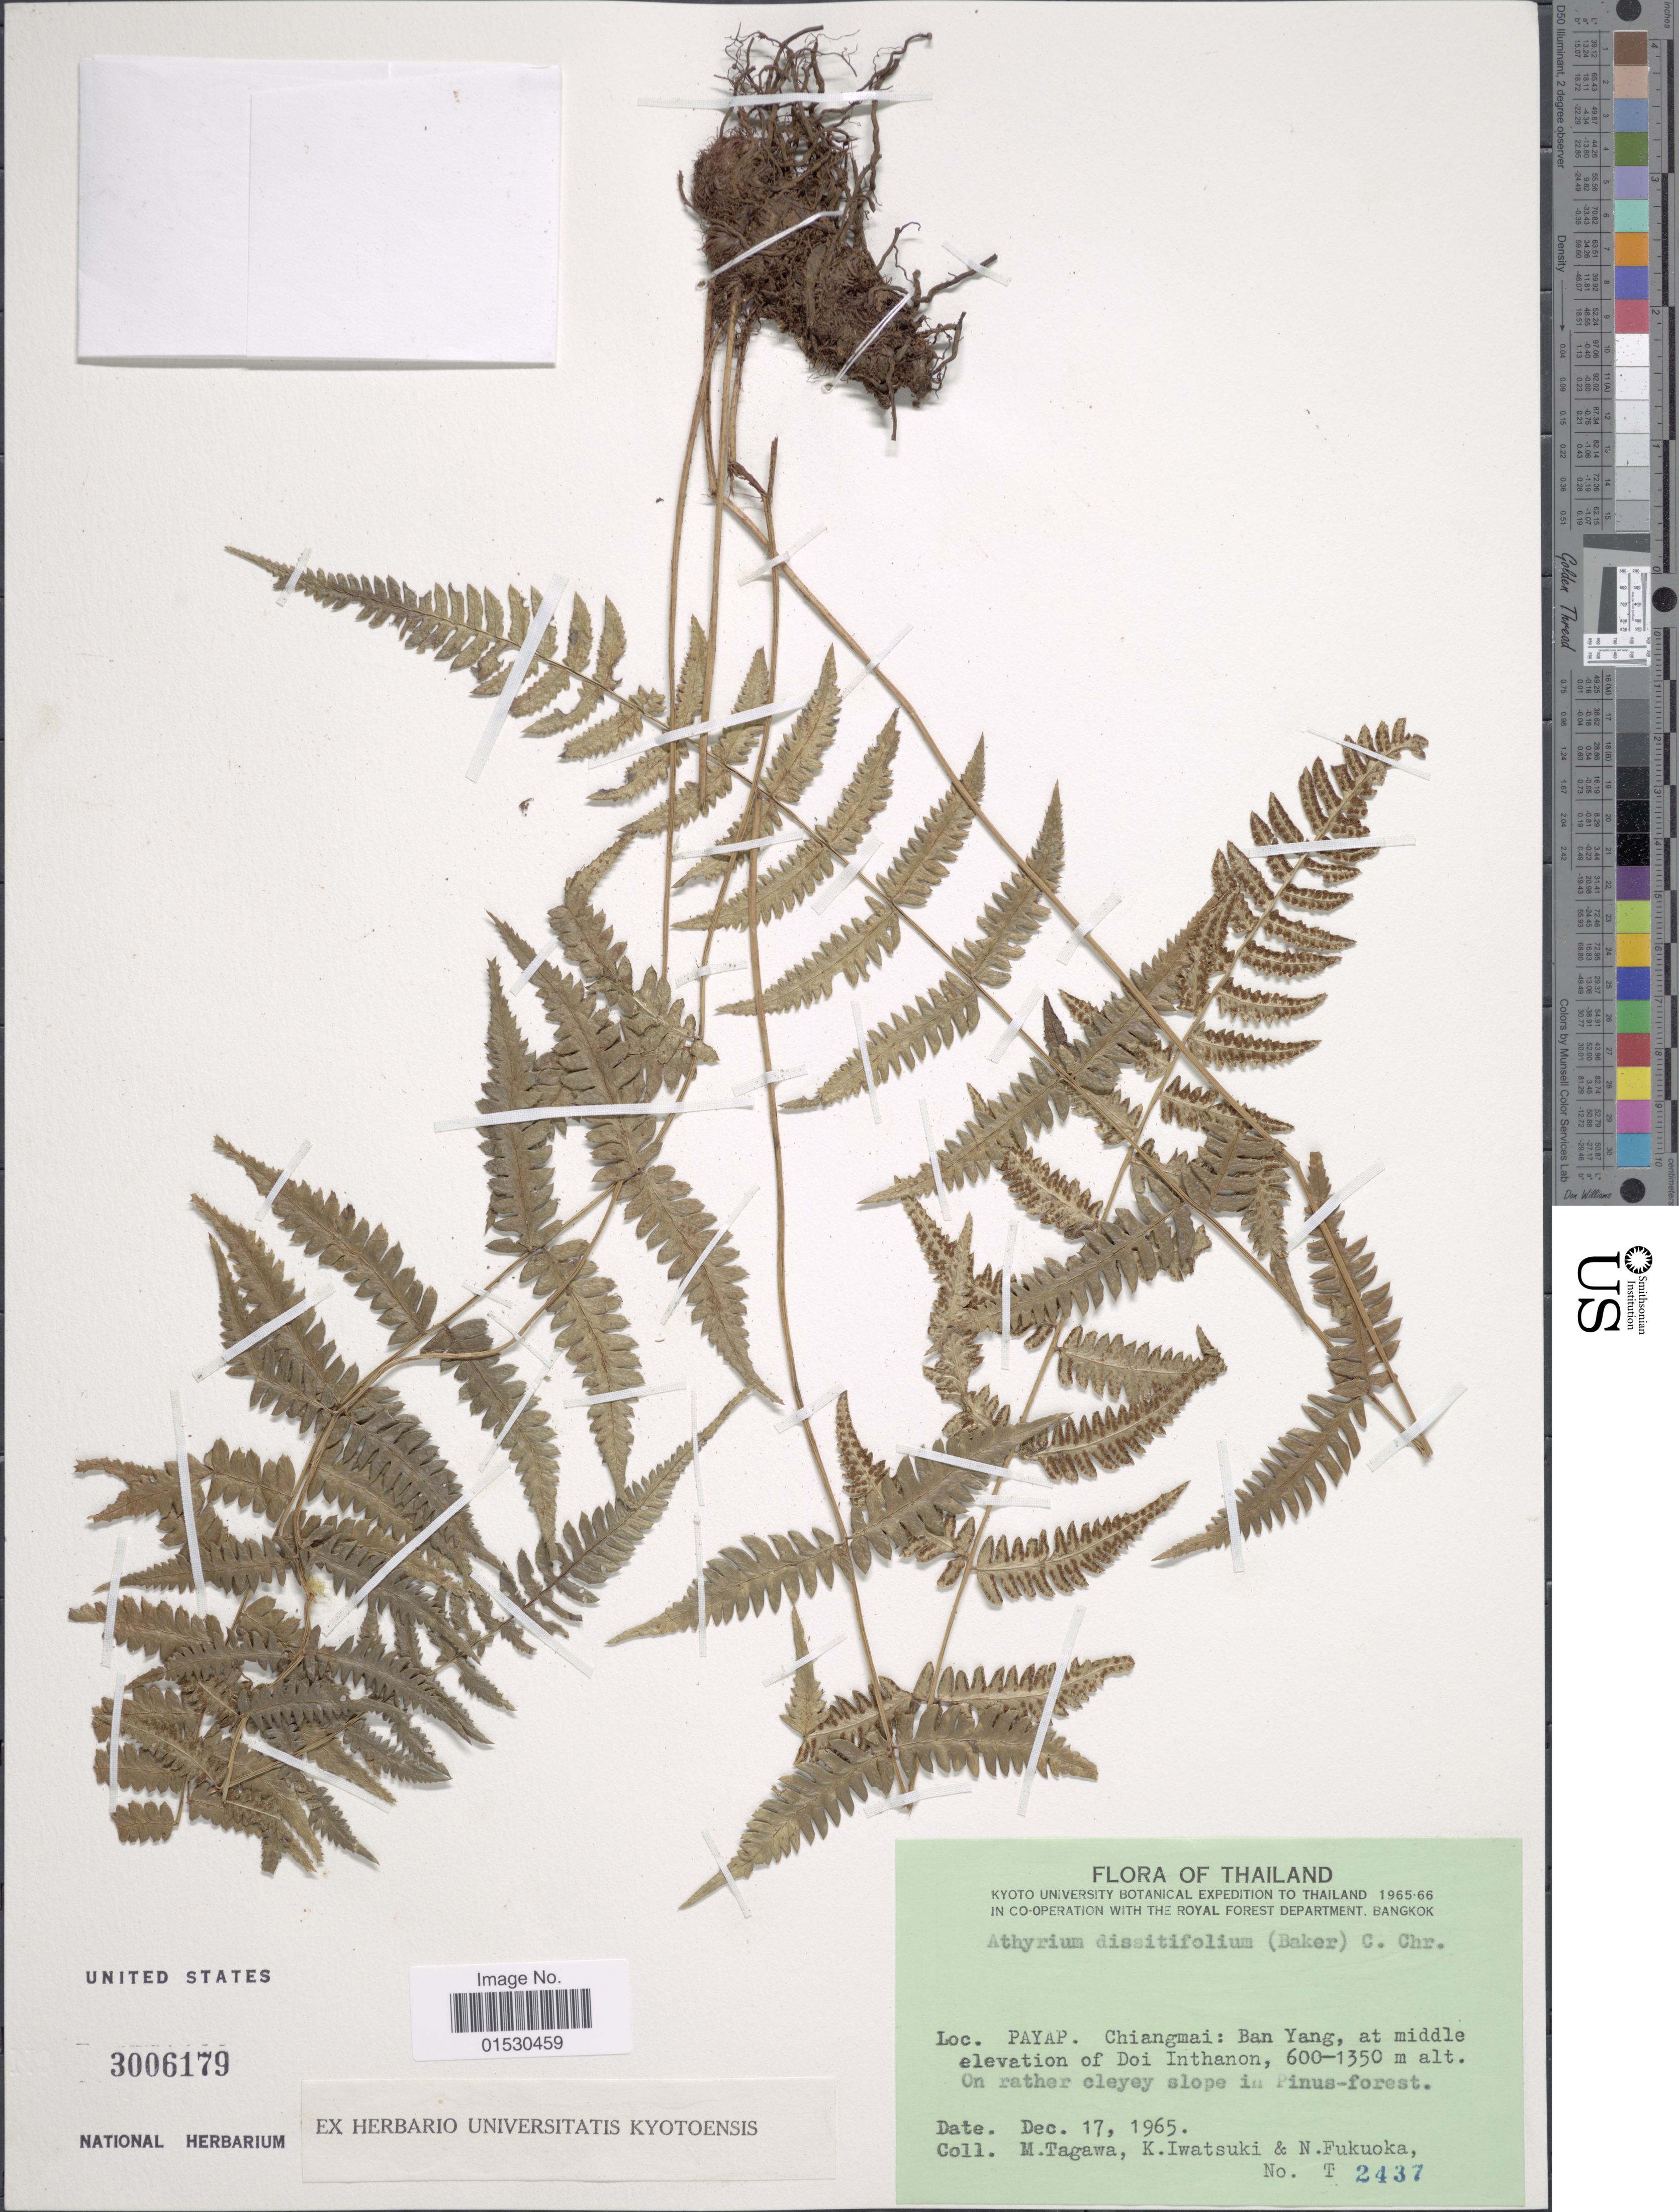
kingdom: Plantae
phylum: Tracheophyta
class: Polypodiopsida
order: Polypodiales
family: Athyriaceae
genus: Athyrium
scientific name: Athyrium dissitifolium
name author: (Baker) C. Chr.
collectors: M. Tagawa, K. Iwatsuki & N. Fukuoka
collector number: T2437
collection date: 1965-12-17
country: Thailand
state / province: Chiang Mai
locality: Payap: Ban Yang, at middle elevation of Doi Inthanon, on rather cleyey slope in Pinus forest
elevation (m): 600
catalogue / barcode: US 3006179